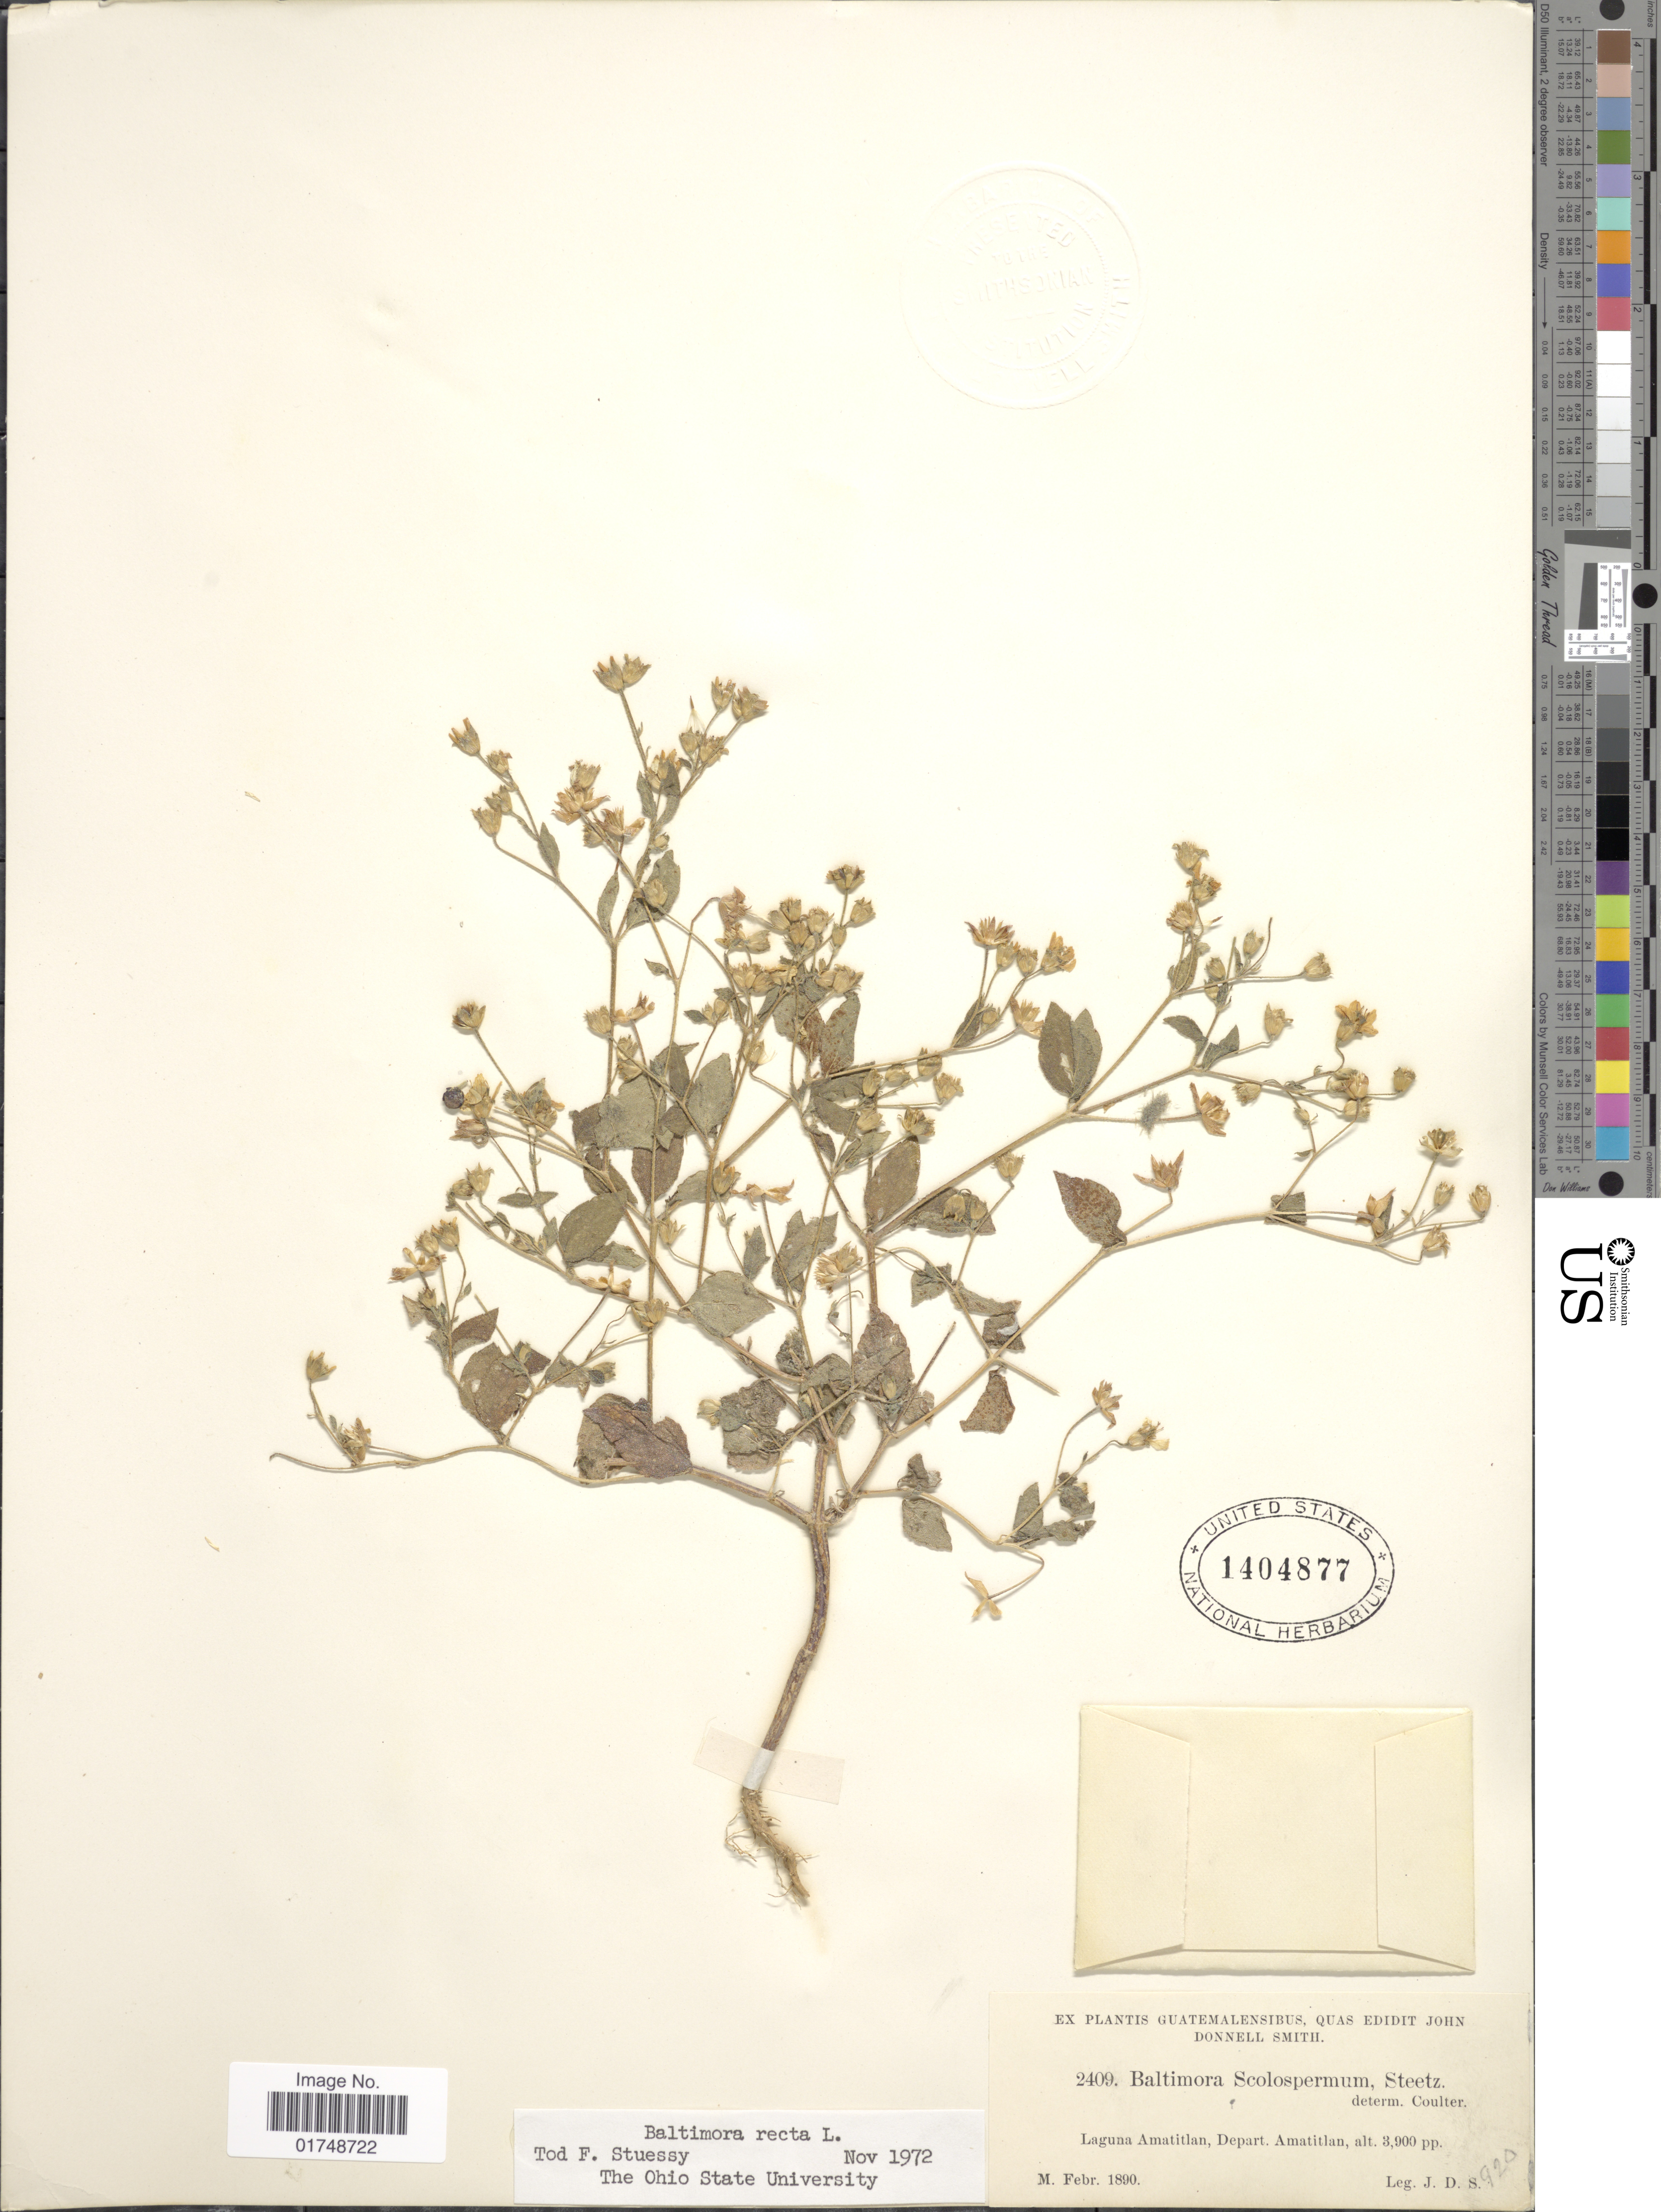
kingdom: Plantae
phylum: Tracheophyta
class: Magnoliopsida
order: Asterales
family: Asteraceae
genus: Baltimora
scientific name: Baltimora recta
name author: L.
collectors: J. Donnell Smith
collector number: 2409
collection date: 1890-02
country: Guatemala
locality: Laguna Amatitlan, depart. Amatitlan.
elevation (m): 1189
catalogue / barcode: US 1404877